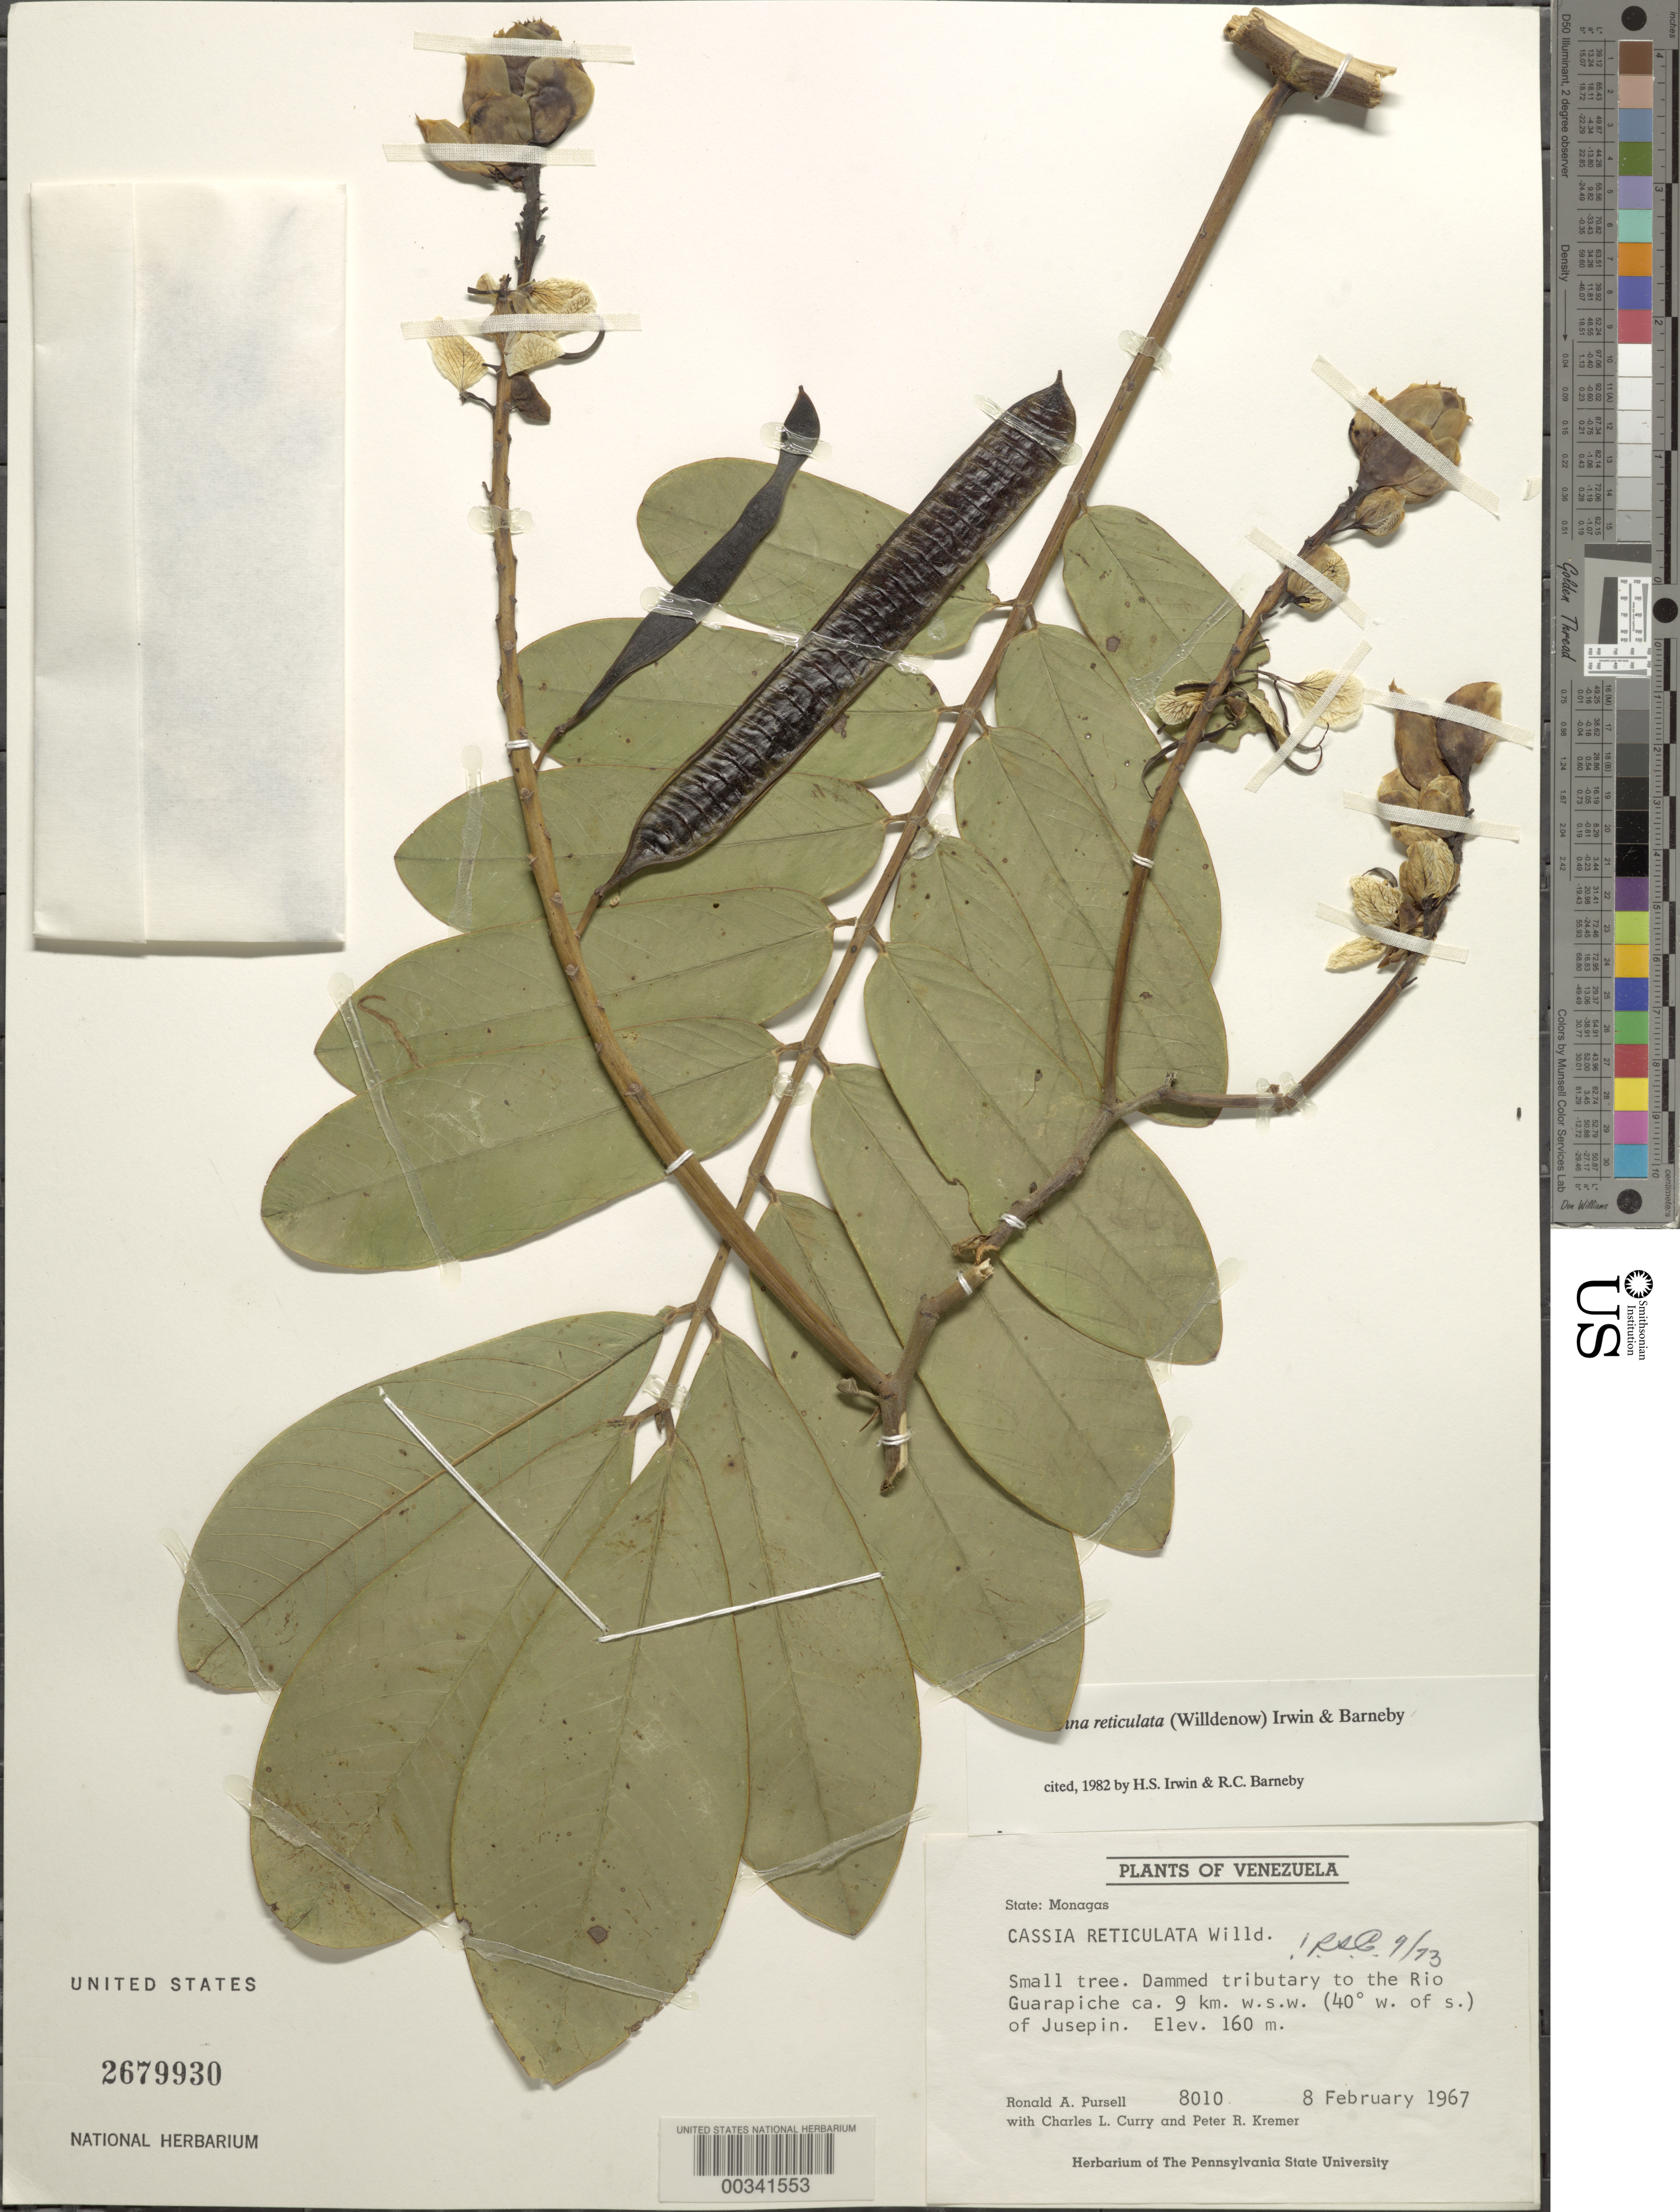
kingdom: Plantae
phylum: Tracheophyta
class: Magnoliopsida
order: Fabales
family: Fabaceae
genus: Senna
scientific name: Senna reticulata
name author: (Willd.) H.S. Irwin & Barneby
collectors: R. A. Pursell, C. L. Curry & P. R. Kremer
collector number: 8010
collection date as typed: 08 Feb 1967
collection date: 1967-02-08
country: Venezuela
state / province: Monagas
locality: Dammed tributary to the rio guarapiche, ca 9 km wsw of jusepin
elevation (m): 160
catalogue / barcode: US 2679930